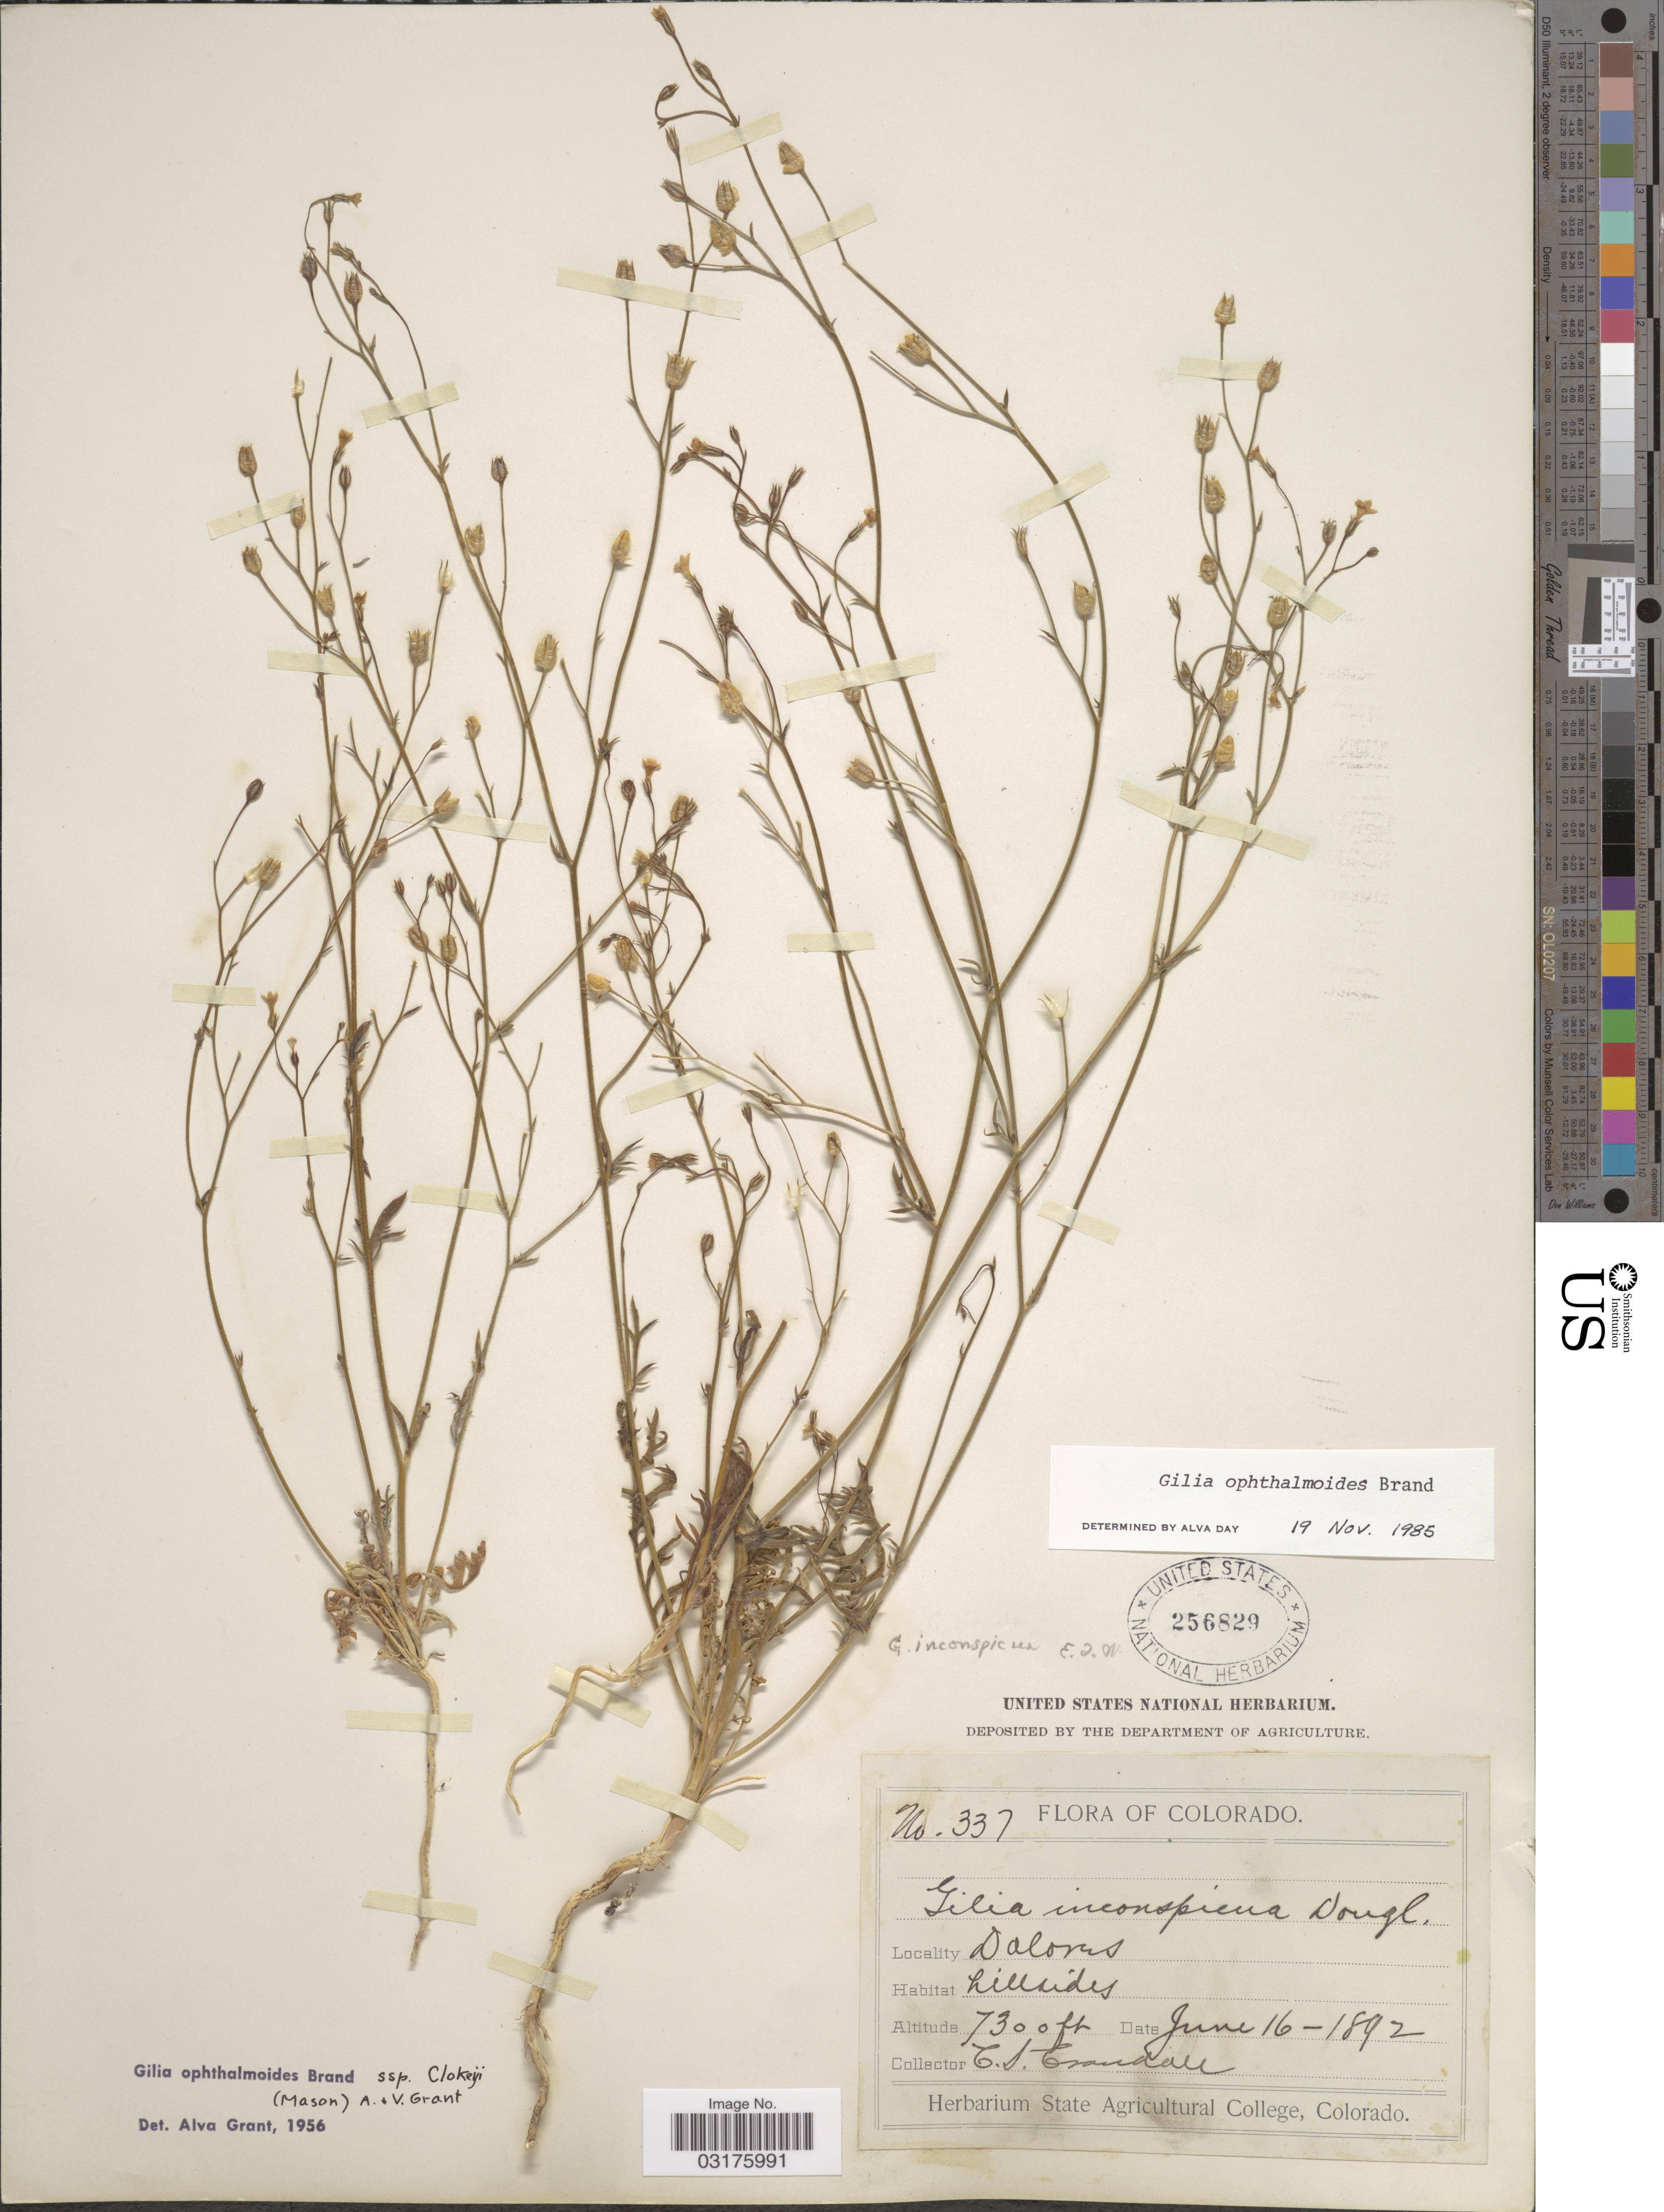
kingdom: Plantae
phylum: Tracheophyta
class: Magnoliopsida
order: Ericales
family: Polemoniaceae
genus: Gilia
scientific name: Gilia ophthalmoides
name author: Brand in Engl.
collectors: C. Crandall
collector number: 337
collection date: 1892-06-16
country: United States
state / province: Colorado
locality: Dolores.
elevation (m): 2225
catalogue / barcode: US 256829